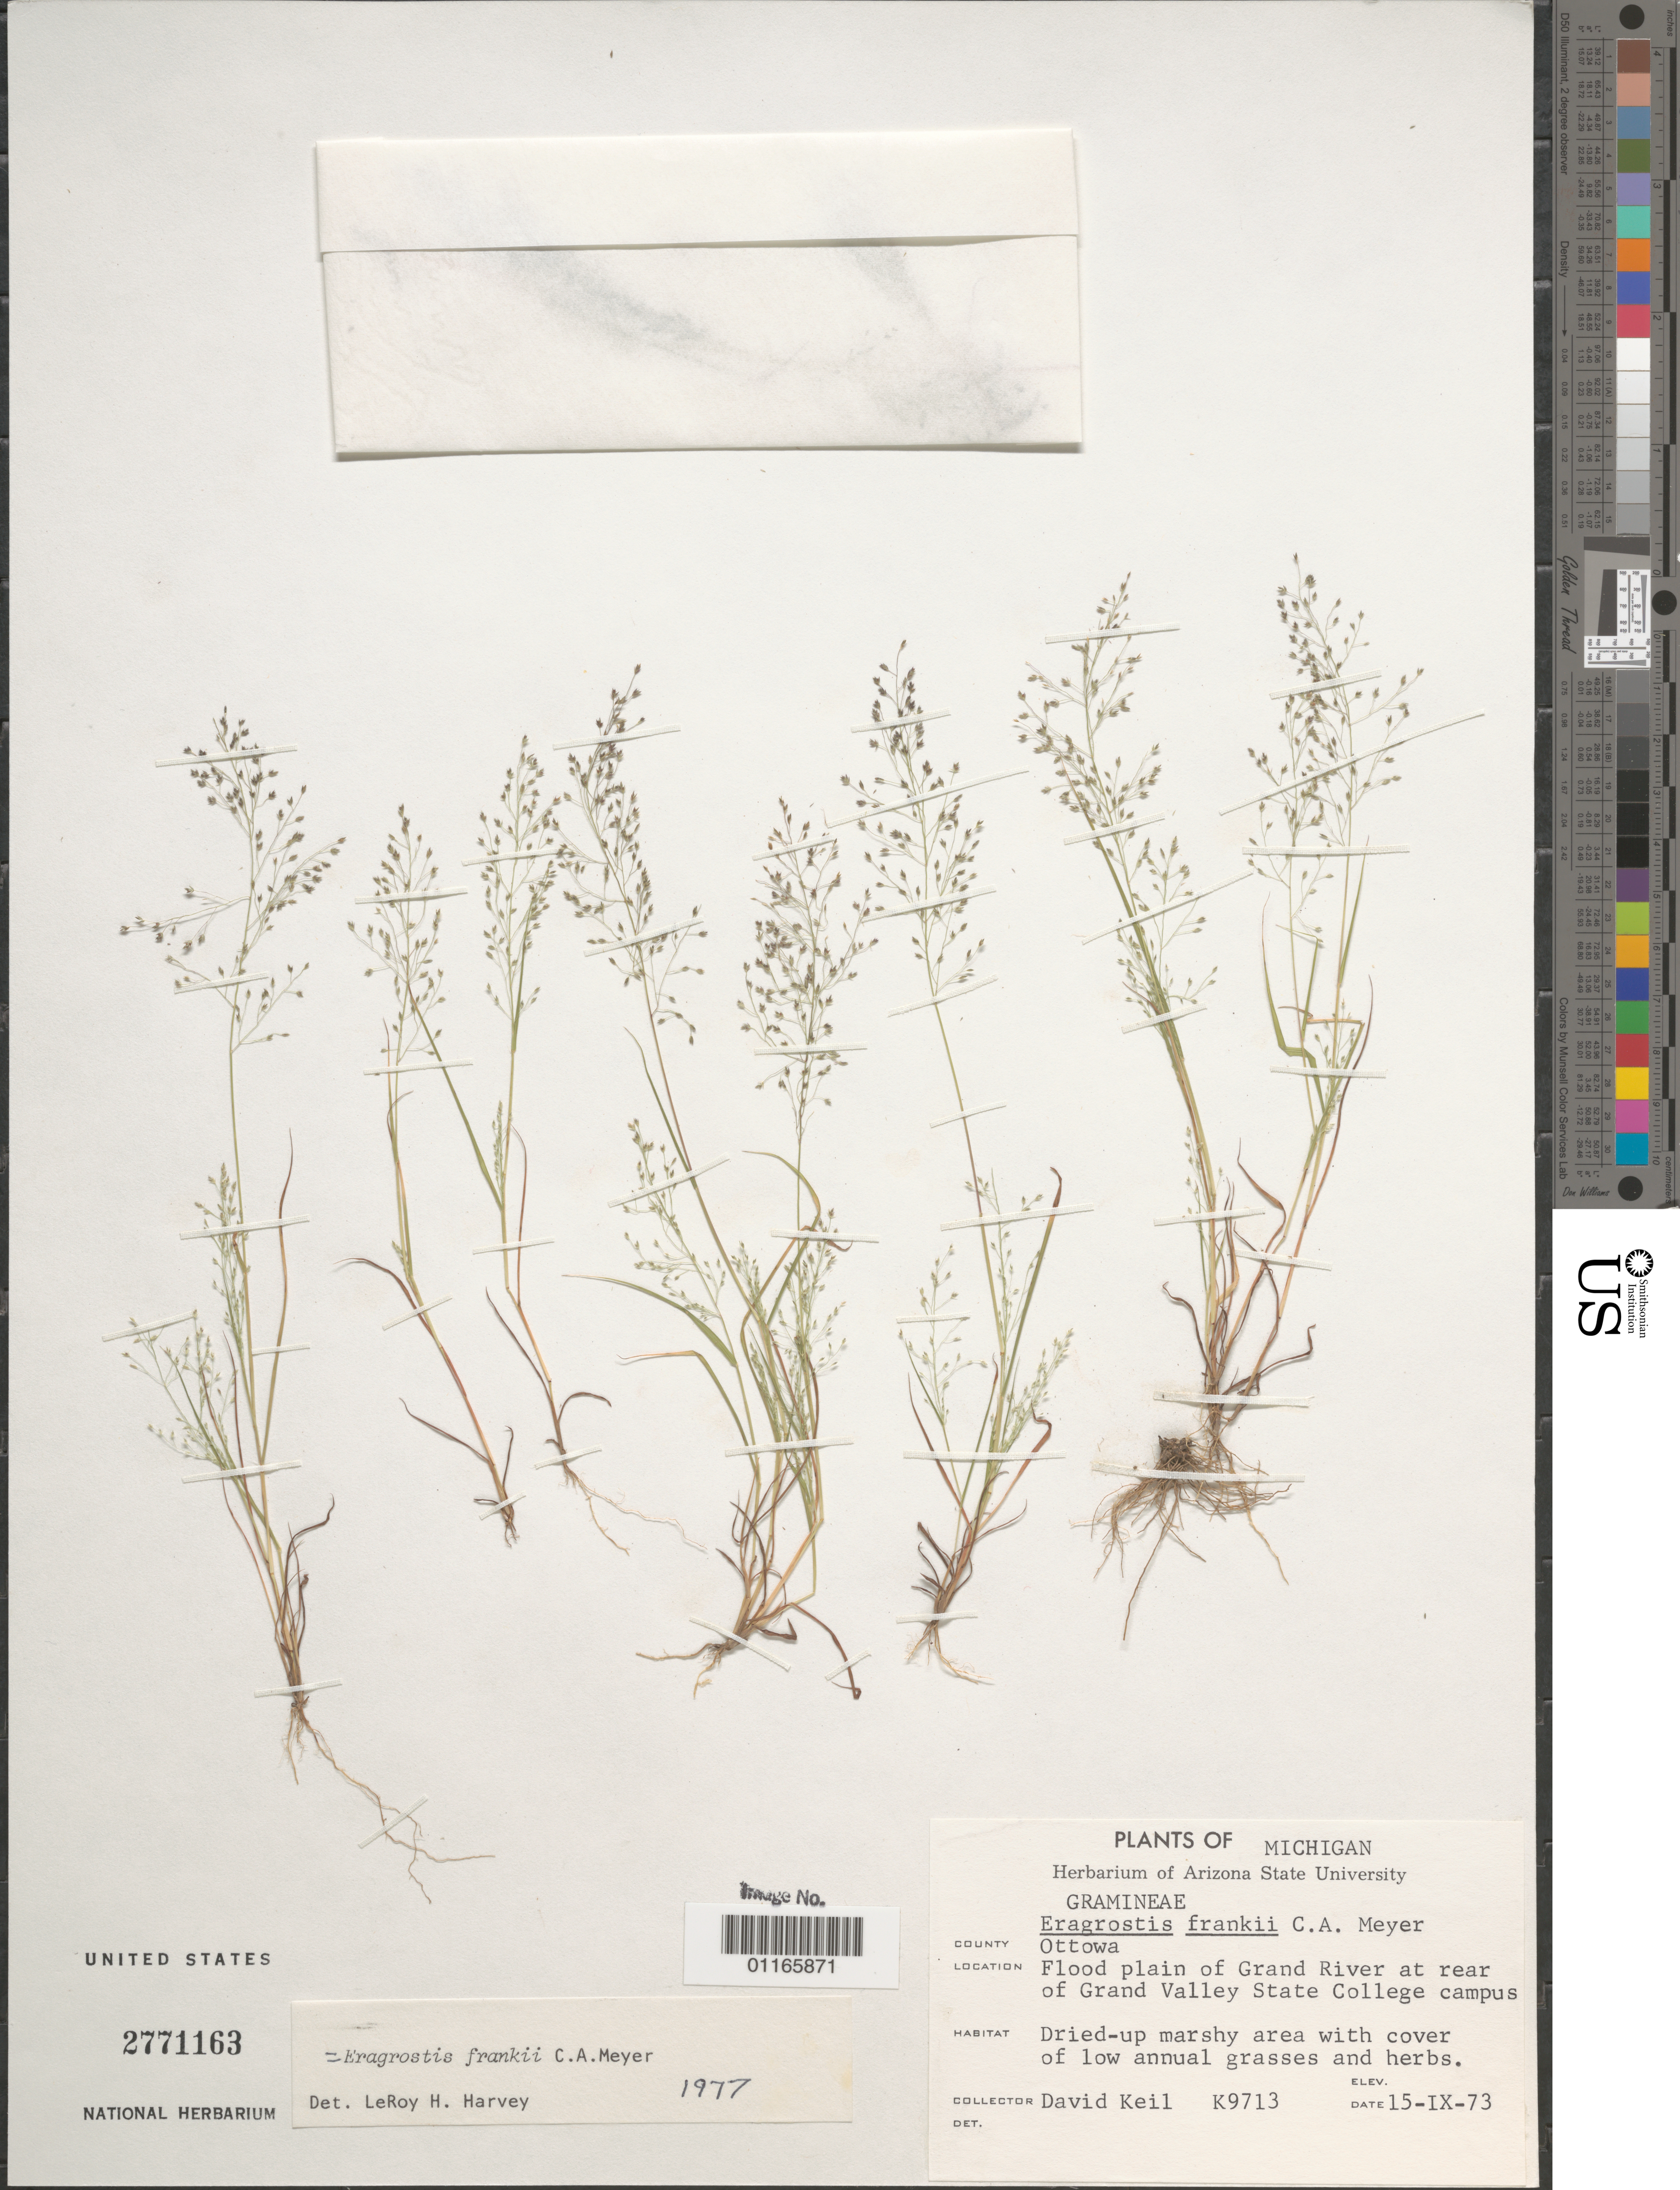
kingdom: Plantae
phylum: Tracheophyta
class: Liliopsida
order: Poales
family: Poaceae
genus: Eragrostis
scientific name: Eragrostis frankii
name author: C.A. Mey. ex Steud.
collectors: D. J. Keil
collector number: K9713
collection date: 1973-09-15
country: United States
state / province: Michigan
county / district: Ottowa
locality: Flood plain of Grand River at rear of Grand Valley State College campus.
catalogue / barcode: US 2771163